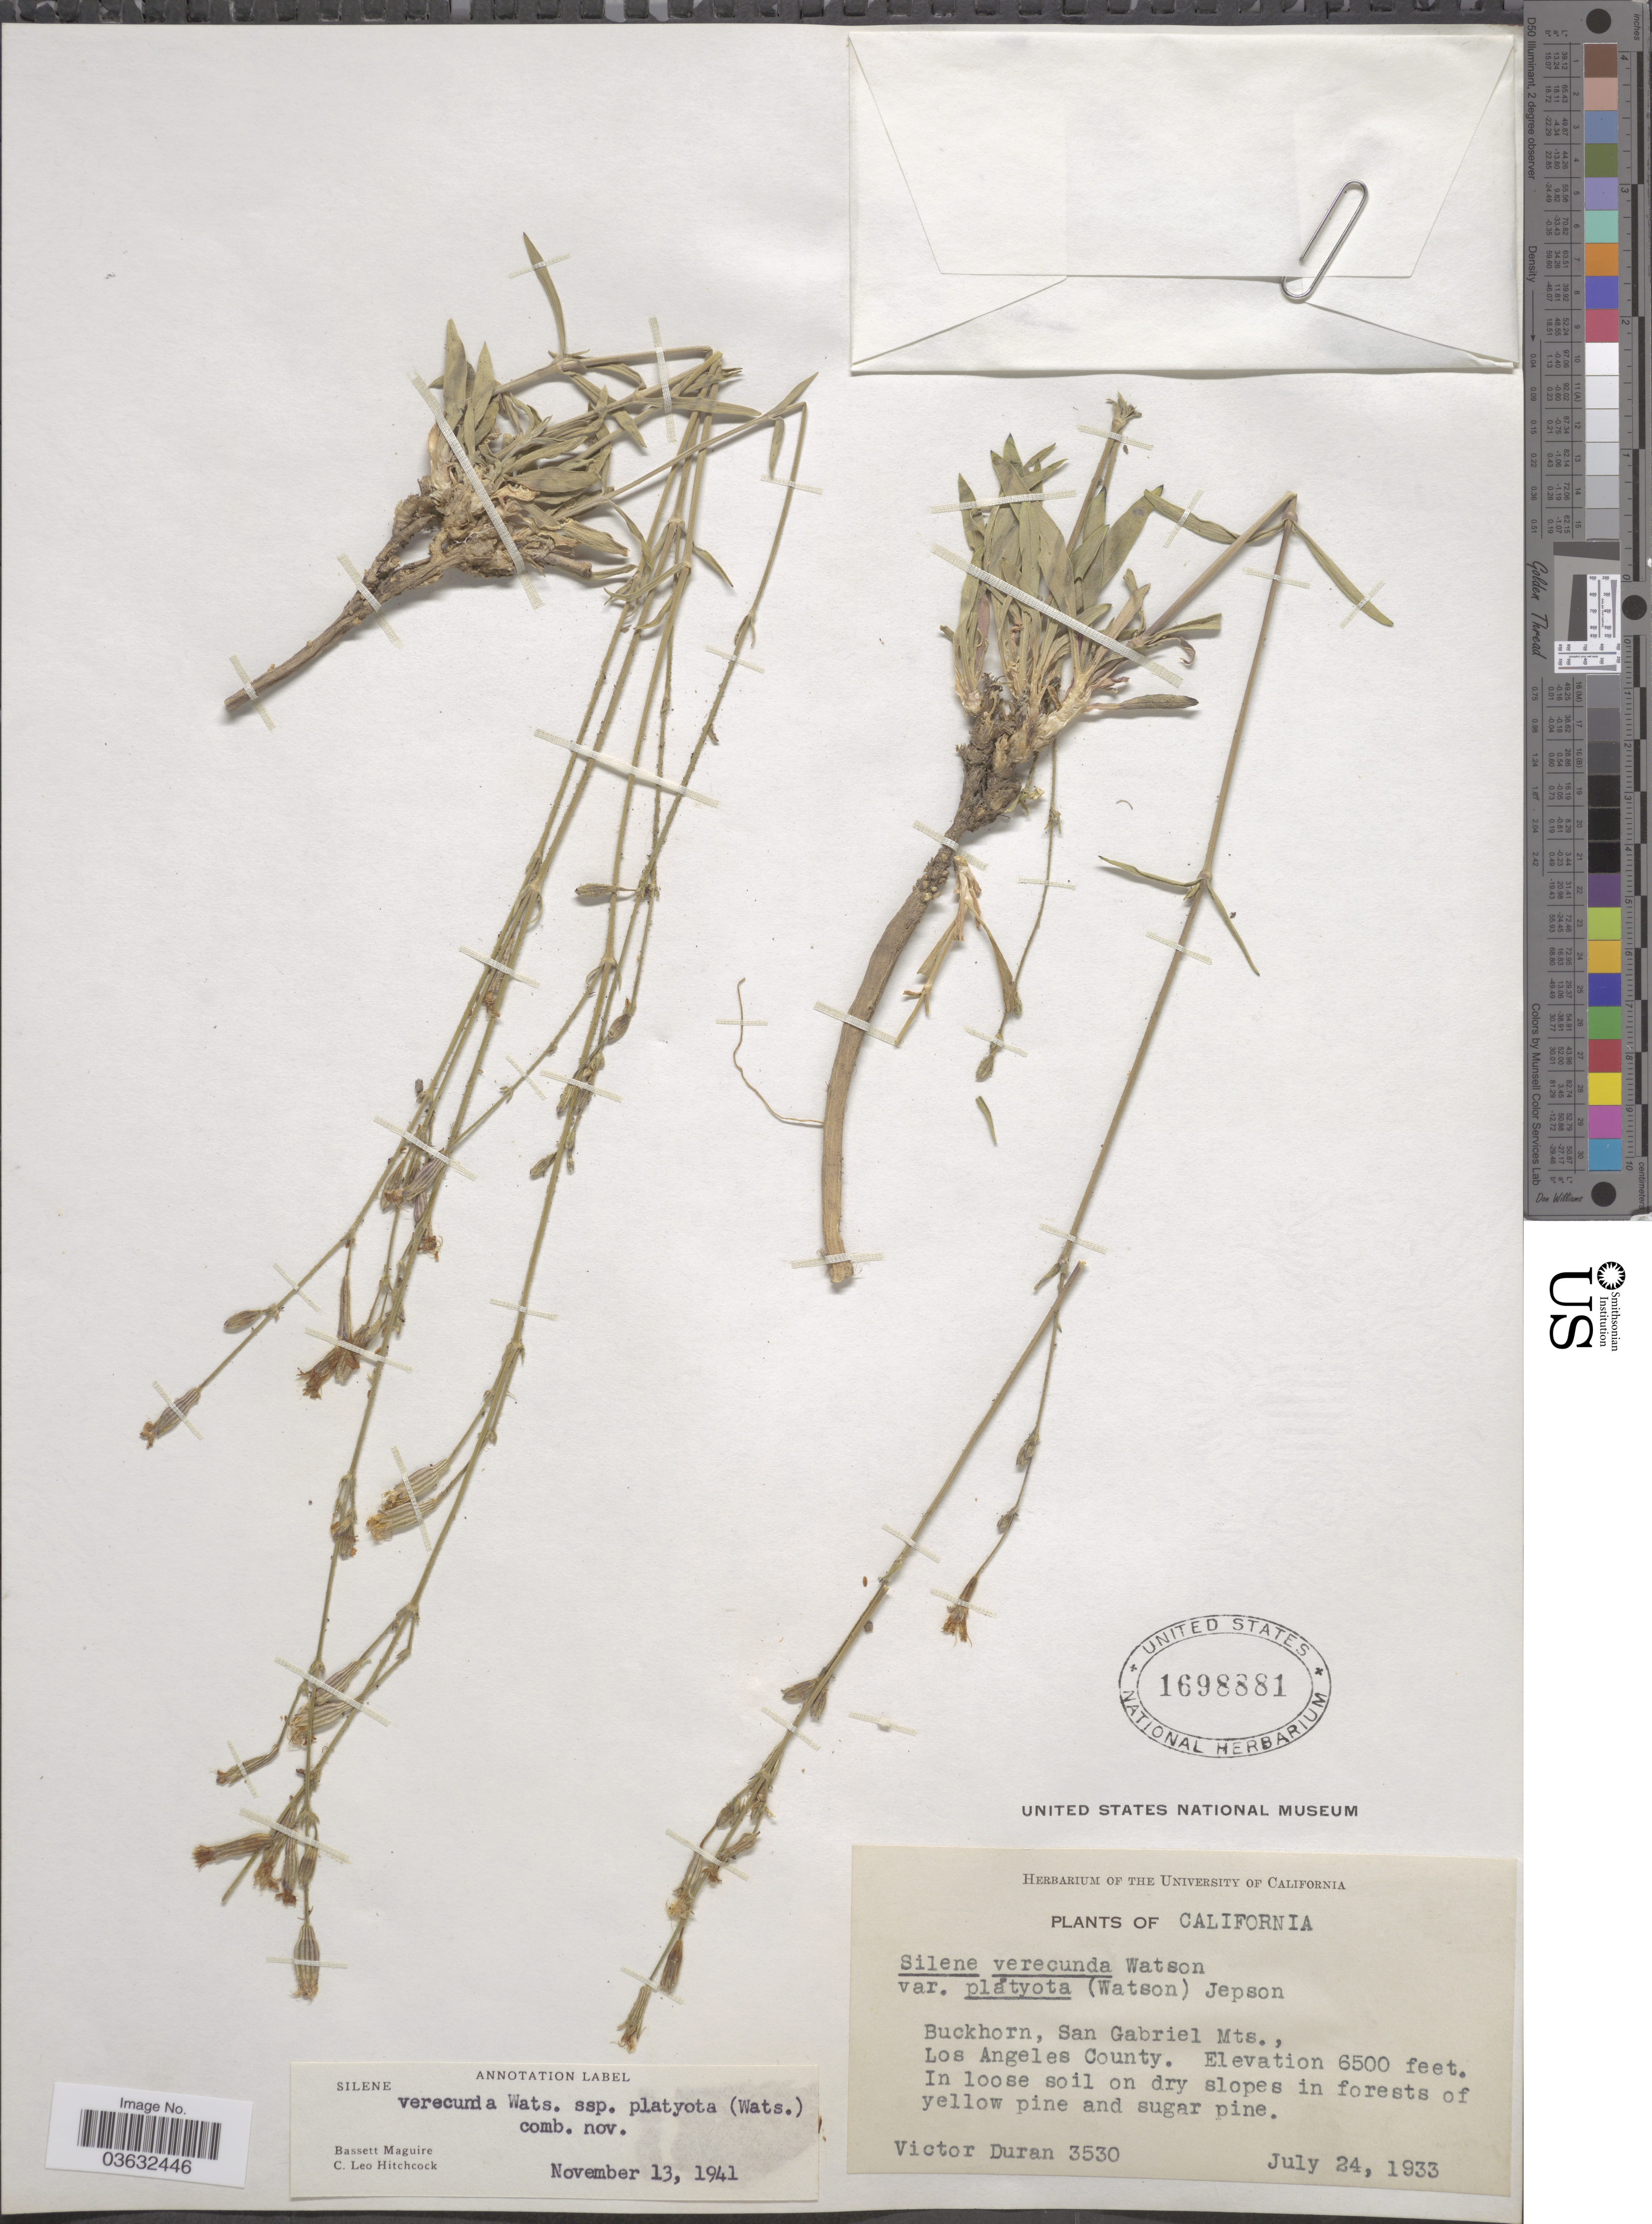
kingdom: Plantae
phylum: Tracheophyta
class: Magnoliopsida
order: Caryophyllales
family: Caryophyllaceae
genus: Silene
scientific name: Silene verecunda subsp. platyota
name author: (S. Watson) C.L. Hitchc. & Maguire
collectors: V. Duran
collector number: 3530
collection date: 1933-07-24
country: United States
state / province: California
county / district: Los Angeles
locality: Buckhorn, San Gabriel Mts., Los Angeles County.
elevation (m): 1981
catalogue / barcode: US 1698881